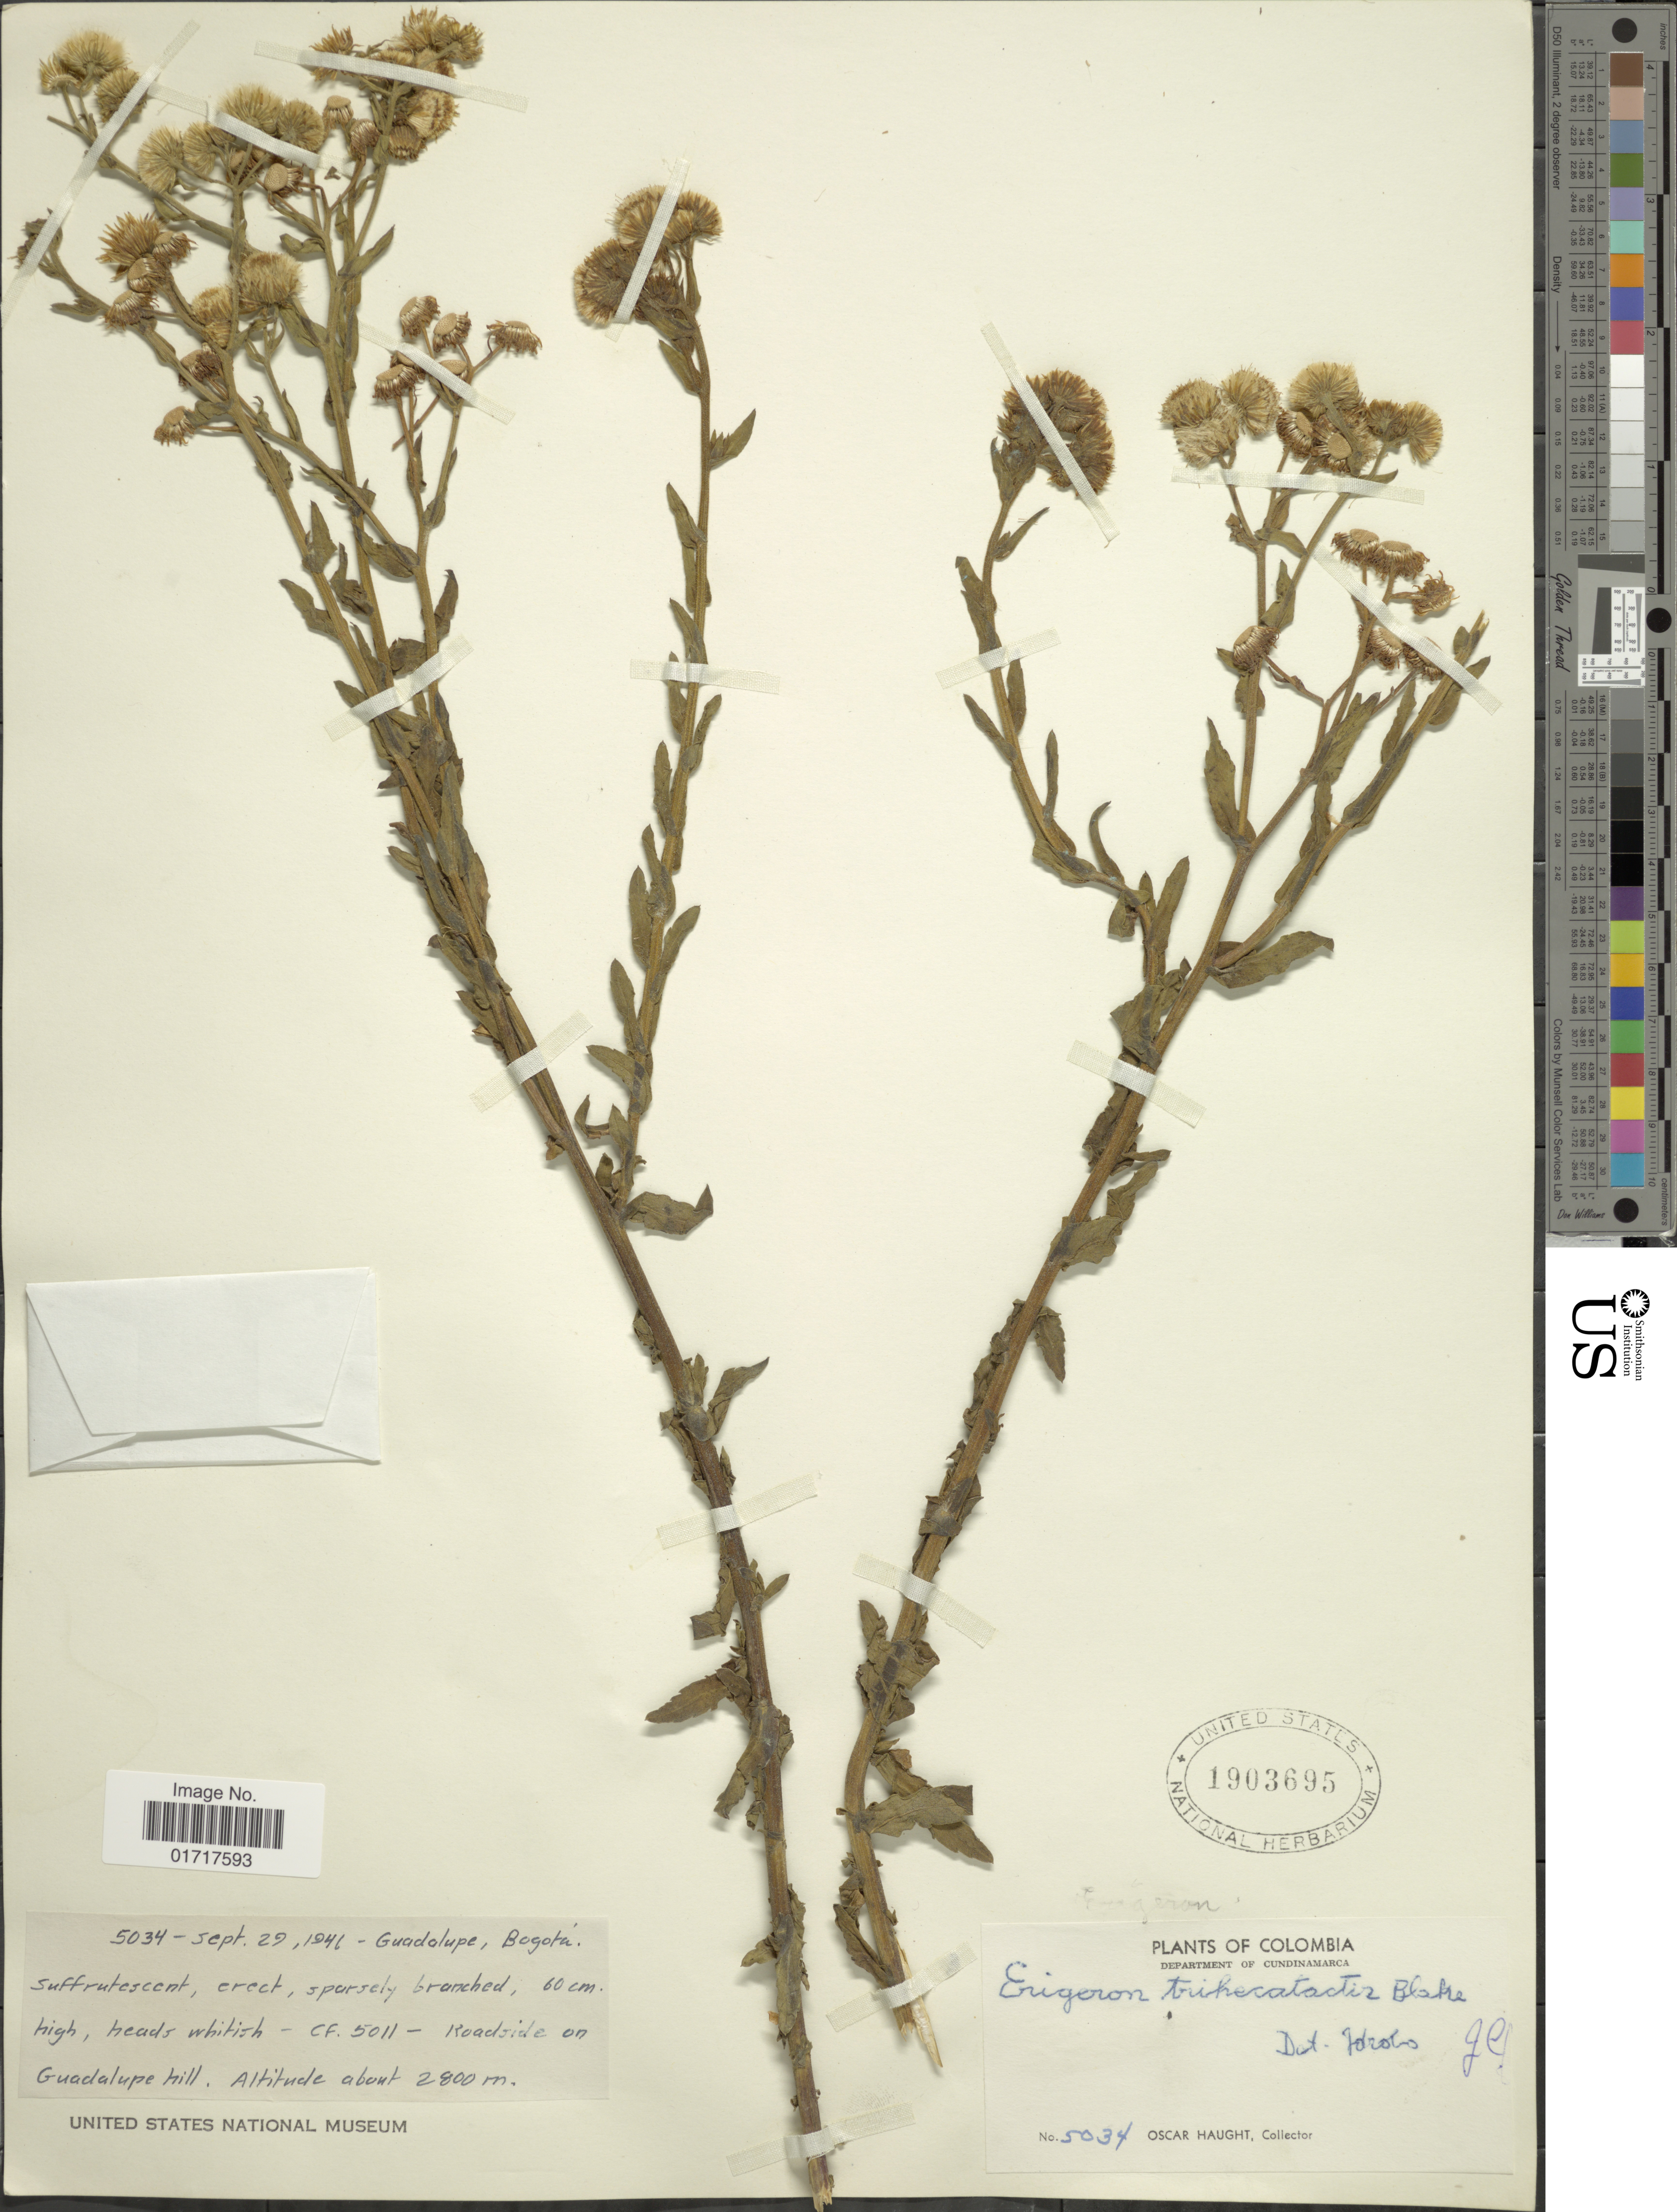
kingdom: Plantae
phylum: Tracheophyta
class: Magnoliopsida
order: Asterales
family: Asteraceae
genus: Conyza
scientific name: Conyza trihecatactis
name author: (S.F. Blake) Cuatrec.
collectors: O. L. Haught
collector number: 5034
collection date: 1941-09-29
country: Colombia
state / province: Cundinamarca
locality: Department of Cundinamarca. Guadalupe, Bogota.Guadalupe hill.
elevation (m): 2800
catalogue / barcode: US 1903695